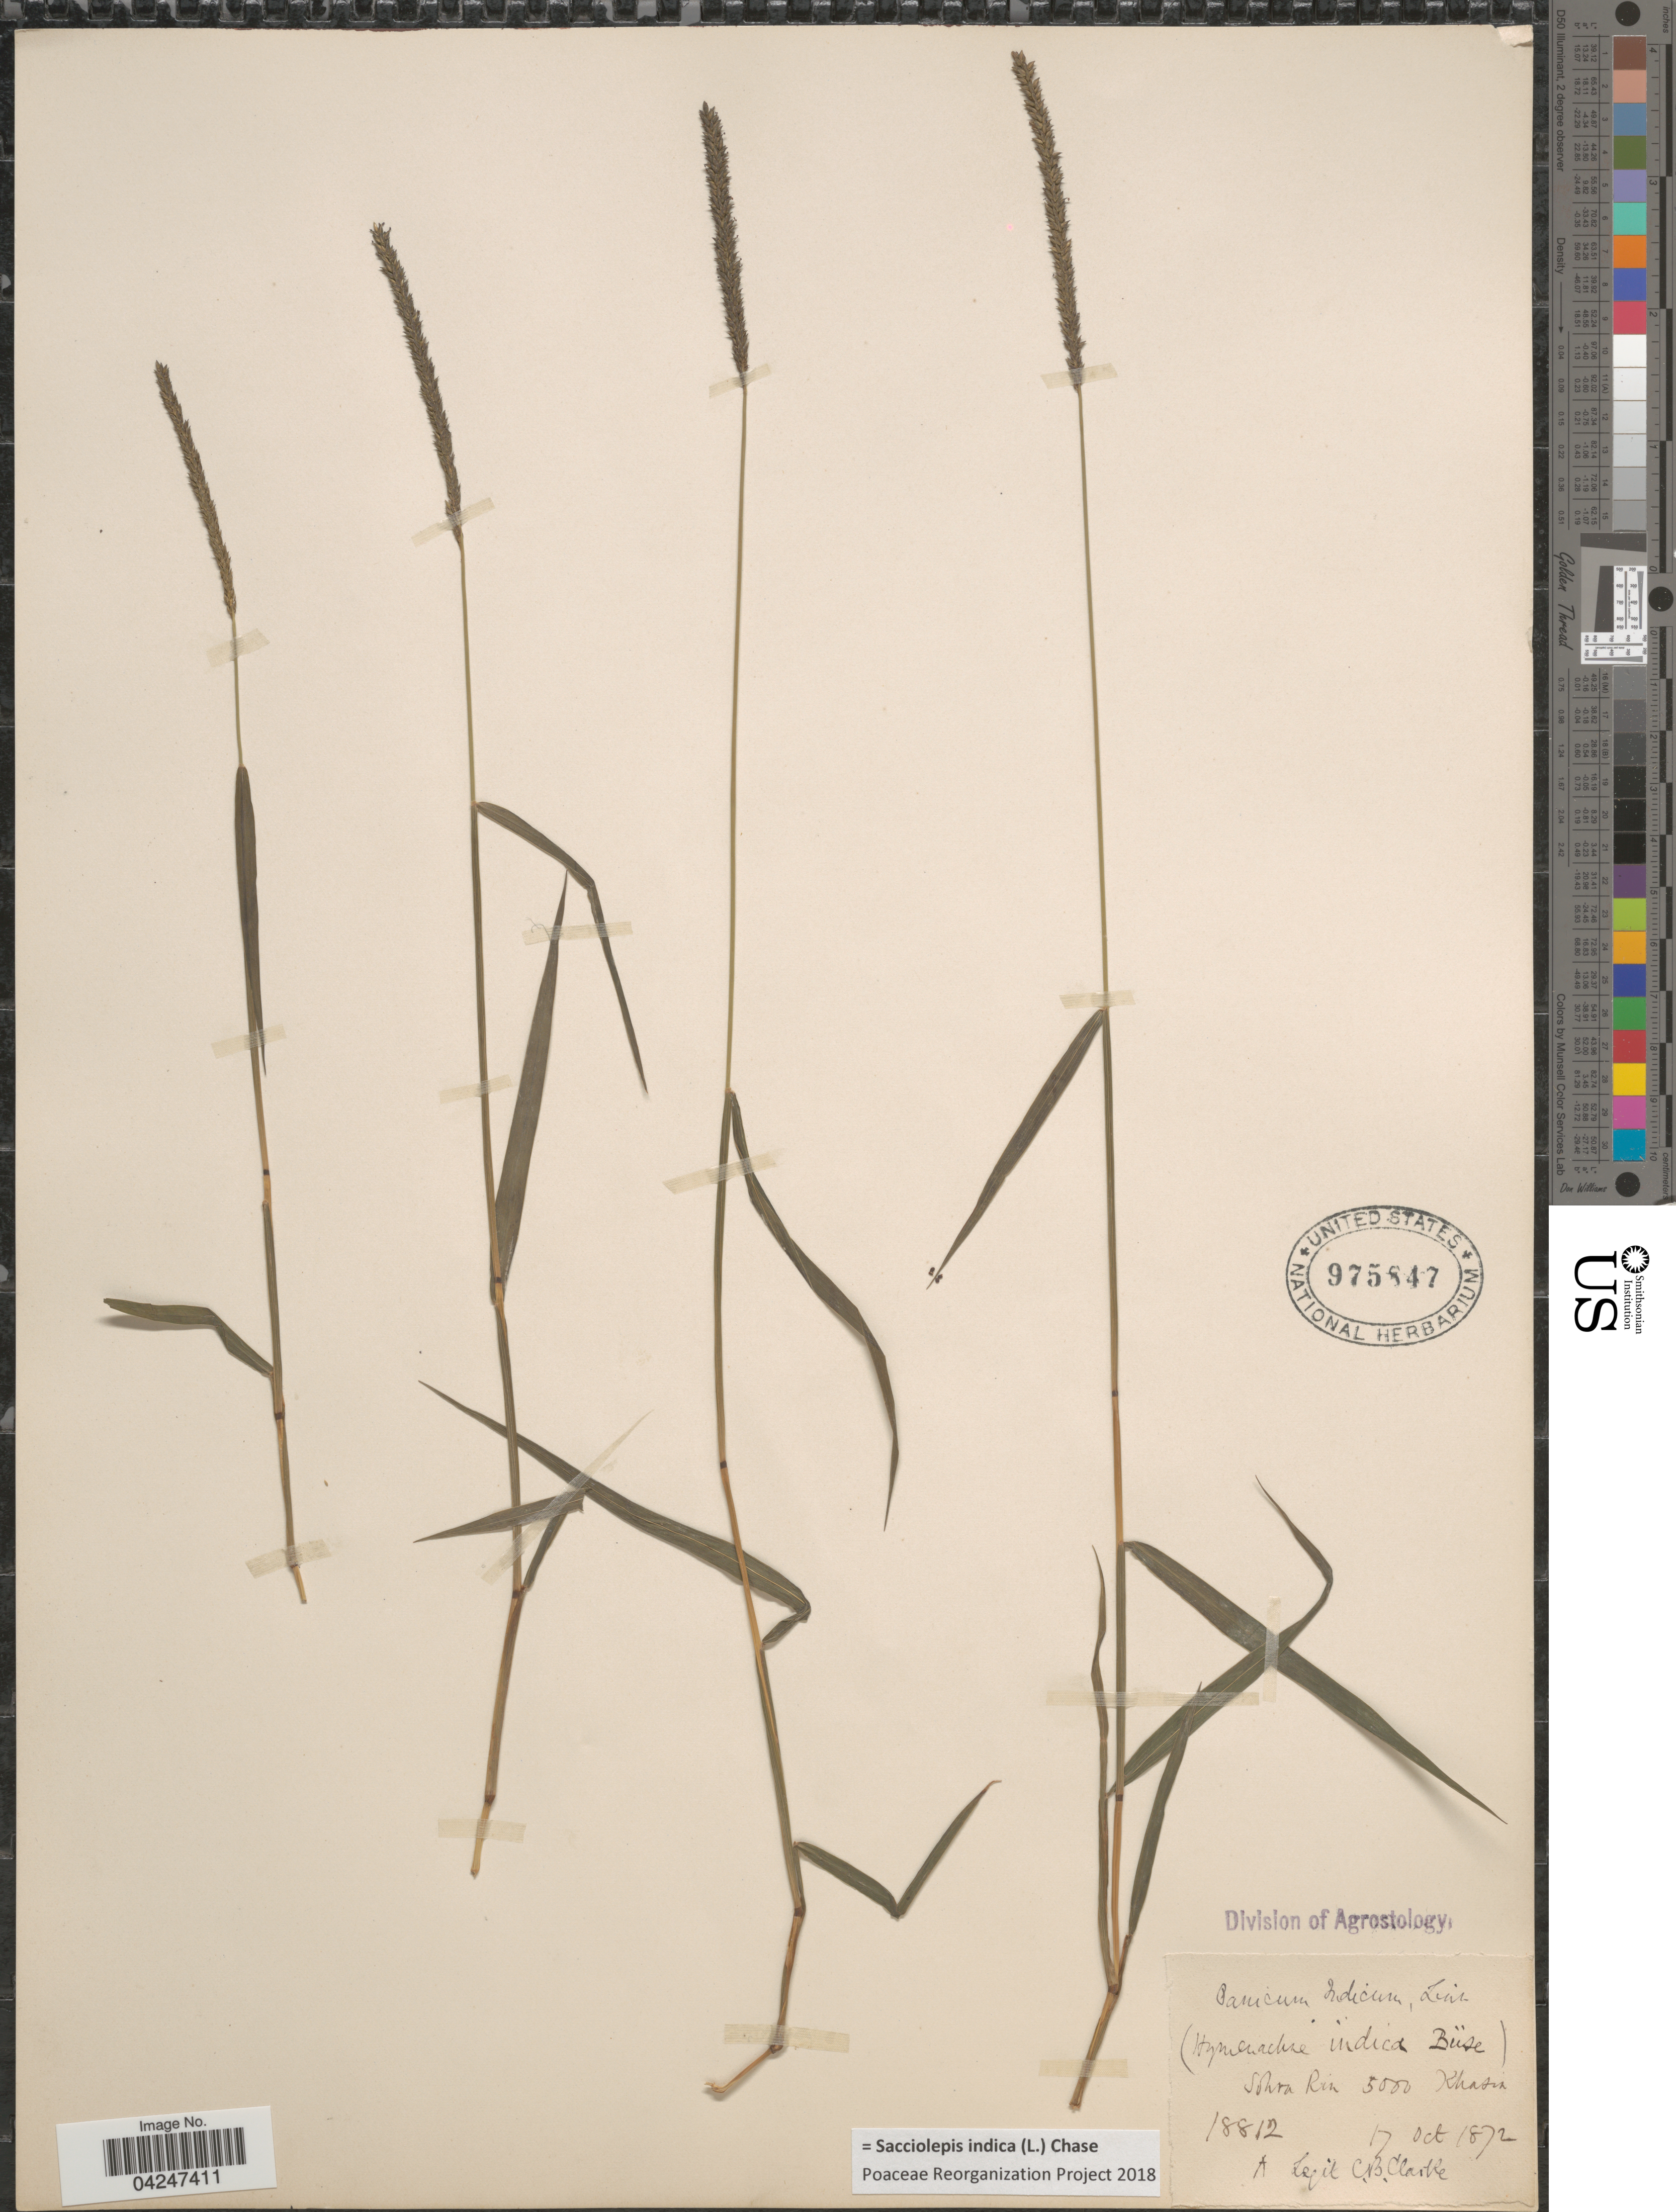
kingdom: Plantae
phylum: Tracheophyta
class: Liliopsida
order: Poales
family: Poaceae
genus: Sacciolepis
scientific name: Sacciolepis indica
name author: (L.) Chase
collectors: C. B. Clarke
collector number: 18812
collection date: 1872-10-17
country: India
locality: Sohra Rin. Khasia.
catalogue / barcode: US 975847